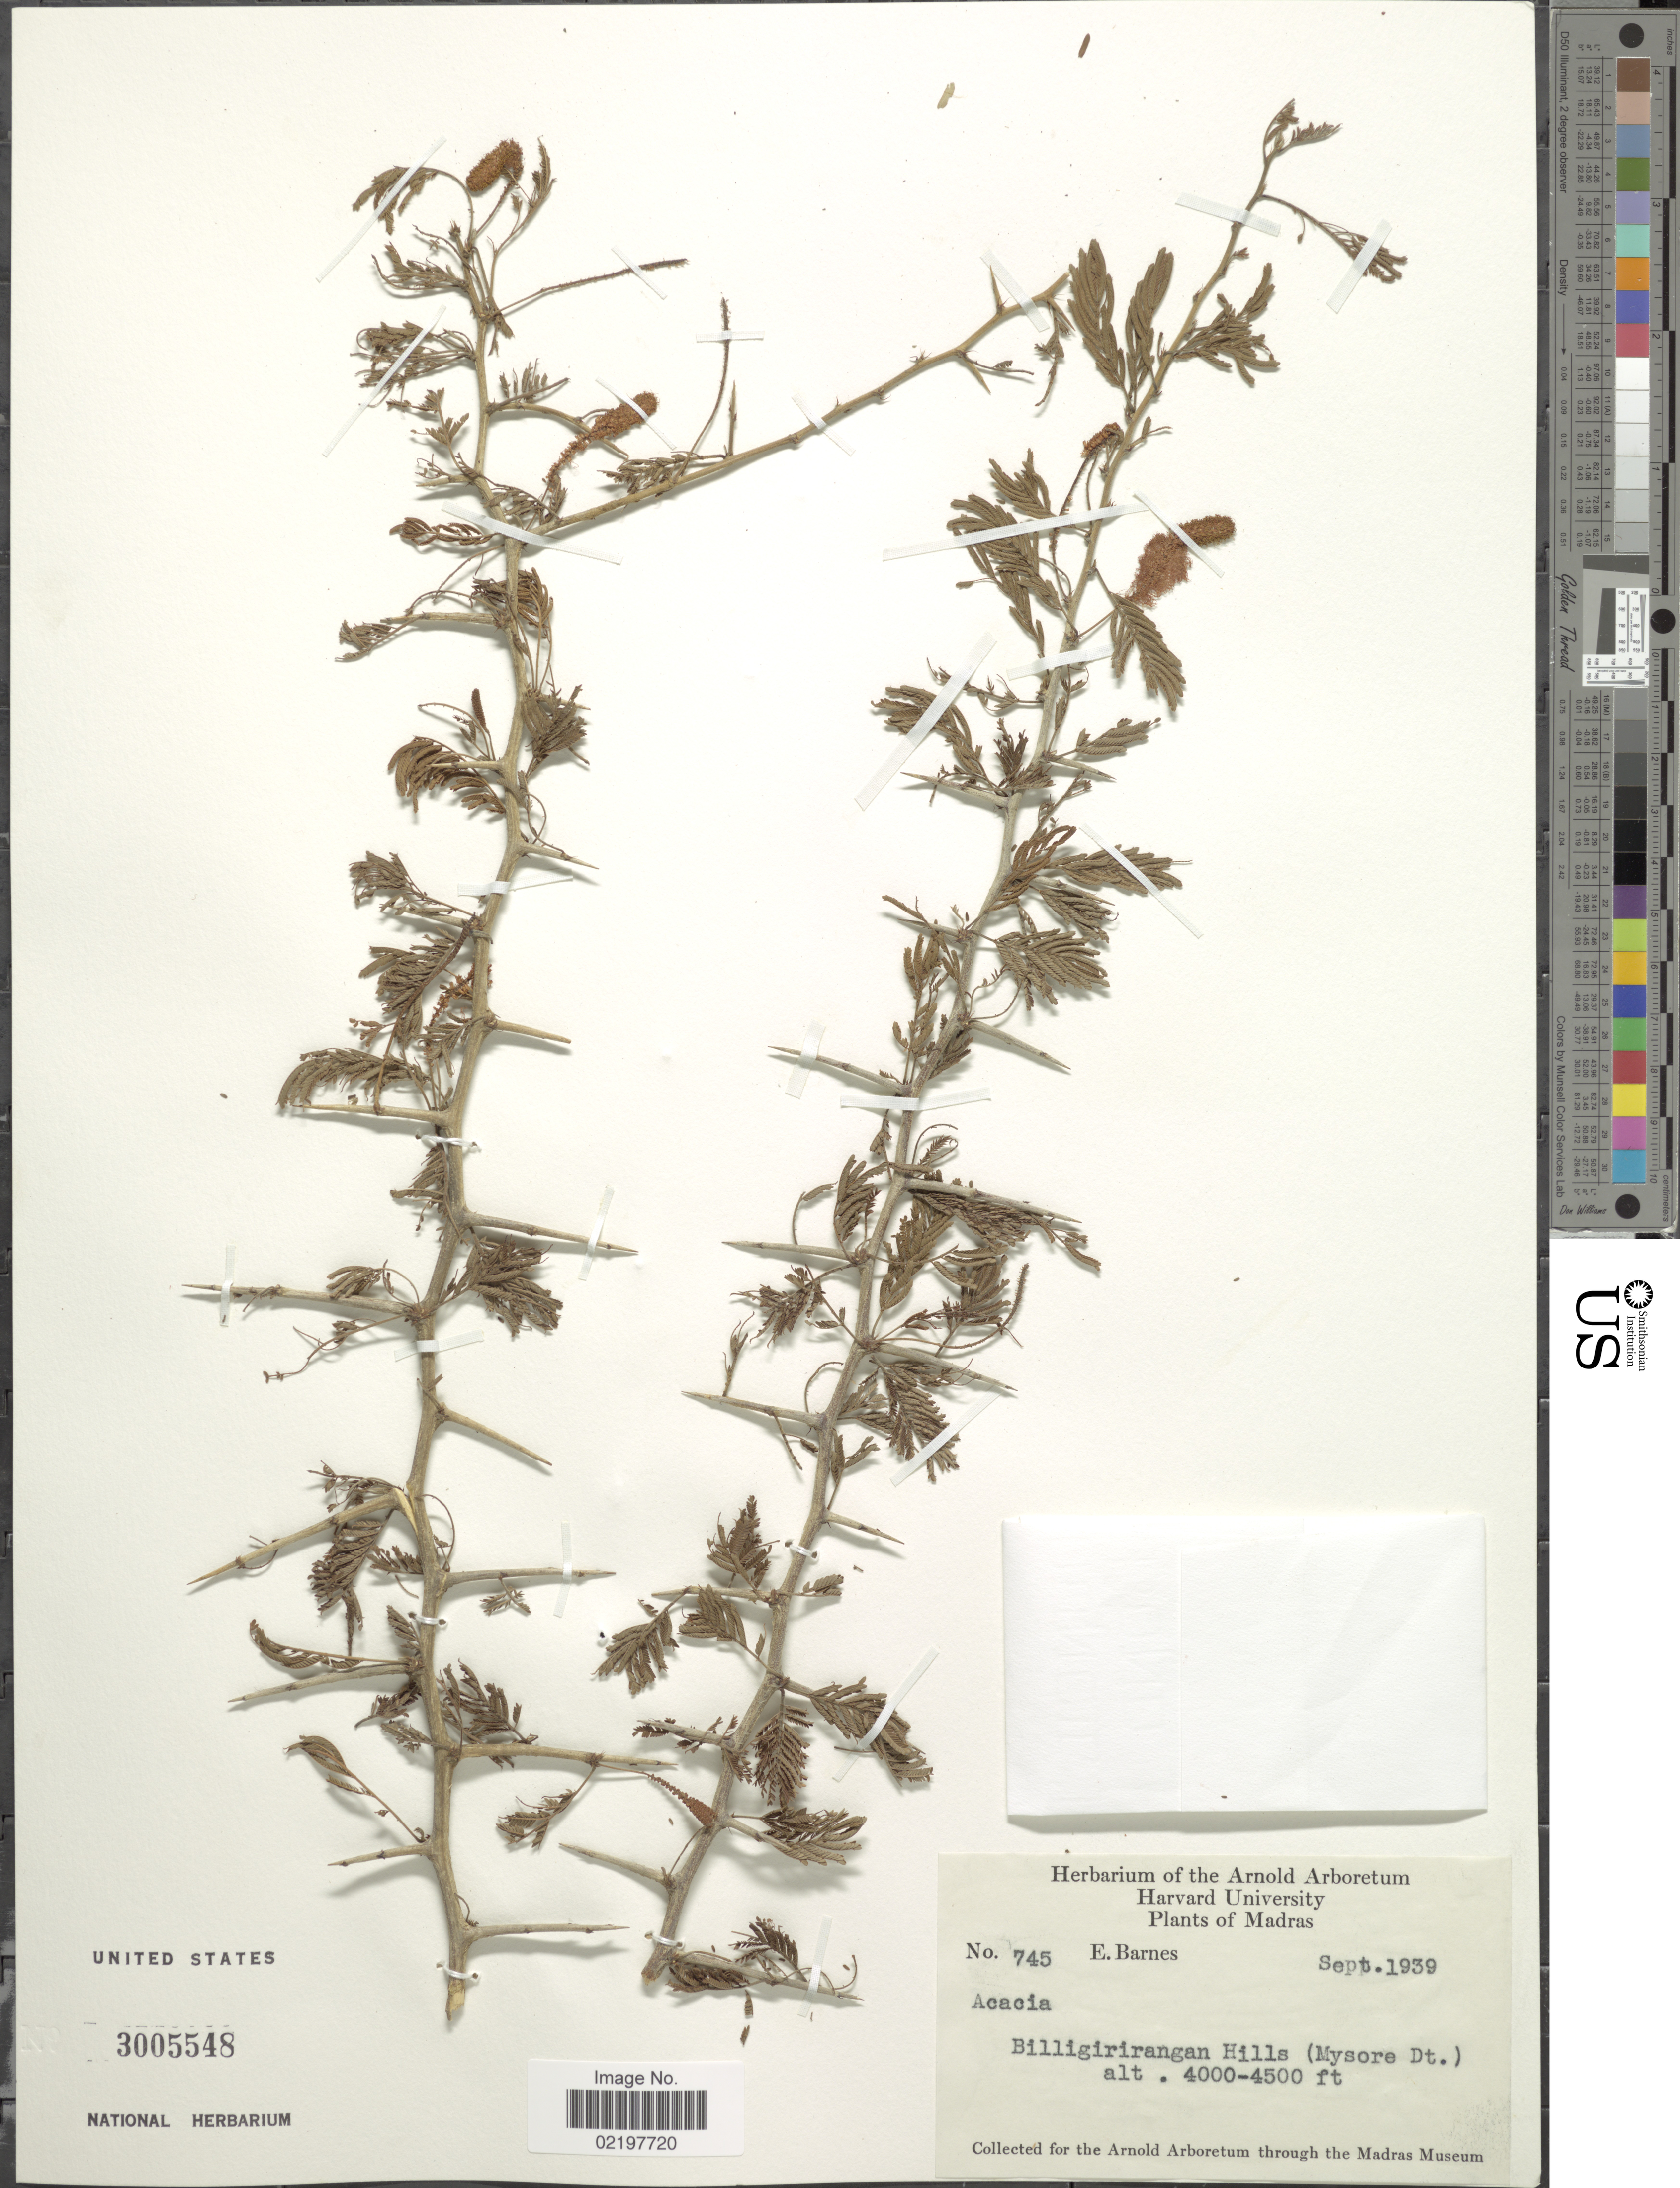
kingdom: Plantae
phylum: Tracheophyta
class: Magnoliopsida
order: Fabales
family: Fabaceae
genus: Acacia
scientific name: Acacia sp.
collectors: E. Barnes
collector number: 745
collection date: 1939-09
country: India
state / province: Karnataka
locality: Madras, Billigirirangan Hills (Mysore Dt.)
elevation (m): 1219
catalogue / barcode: US 3005548